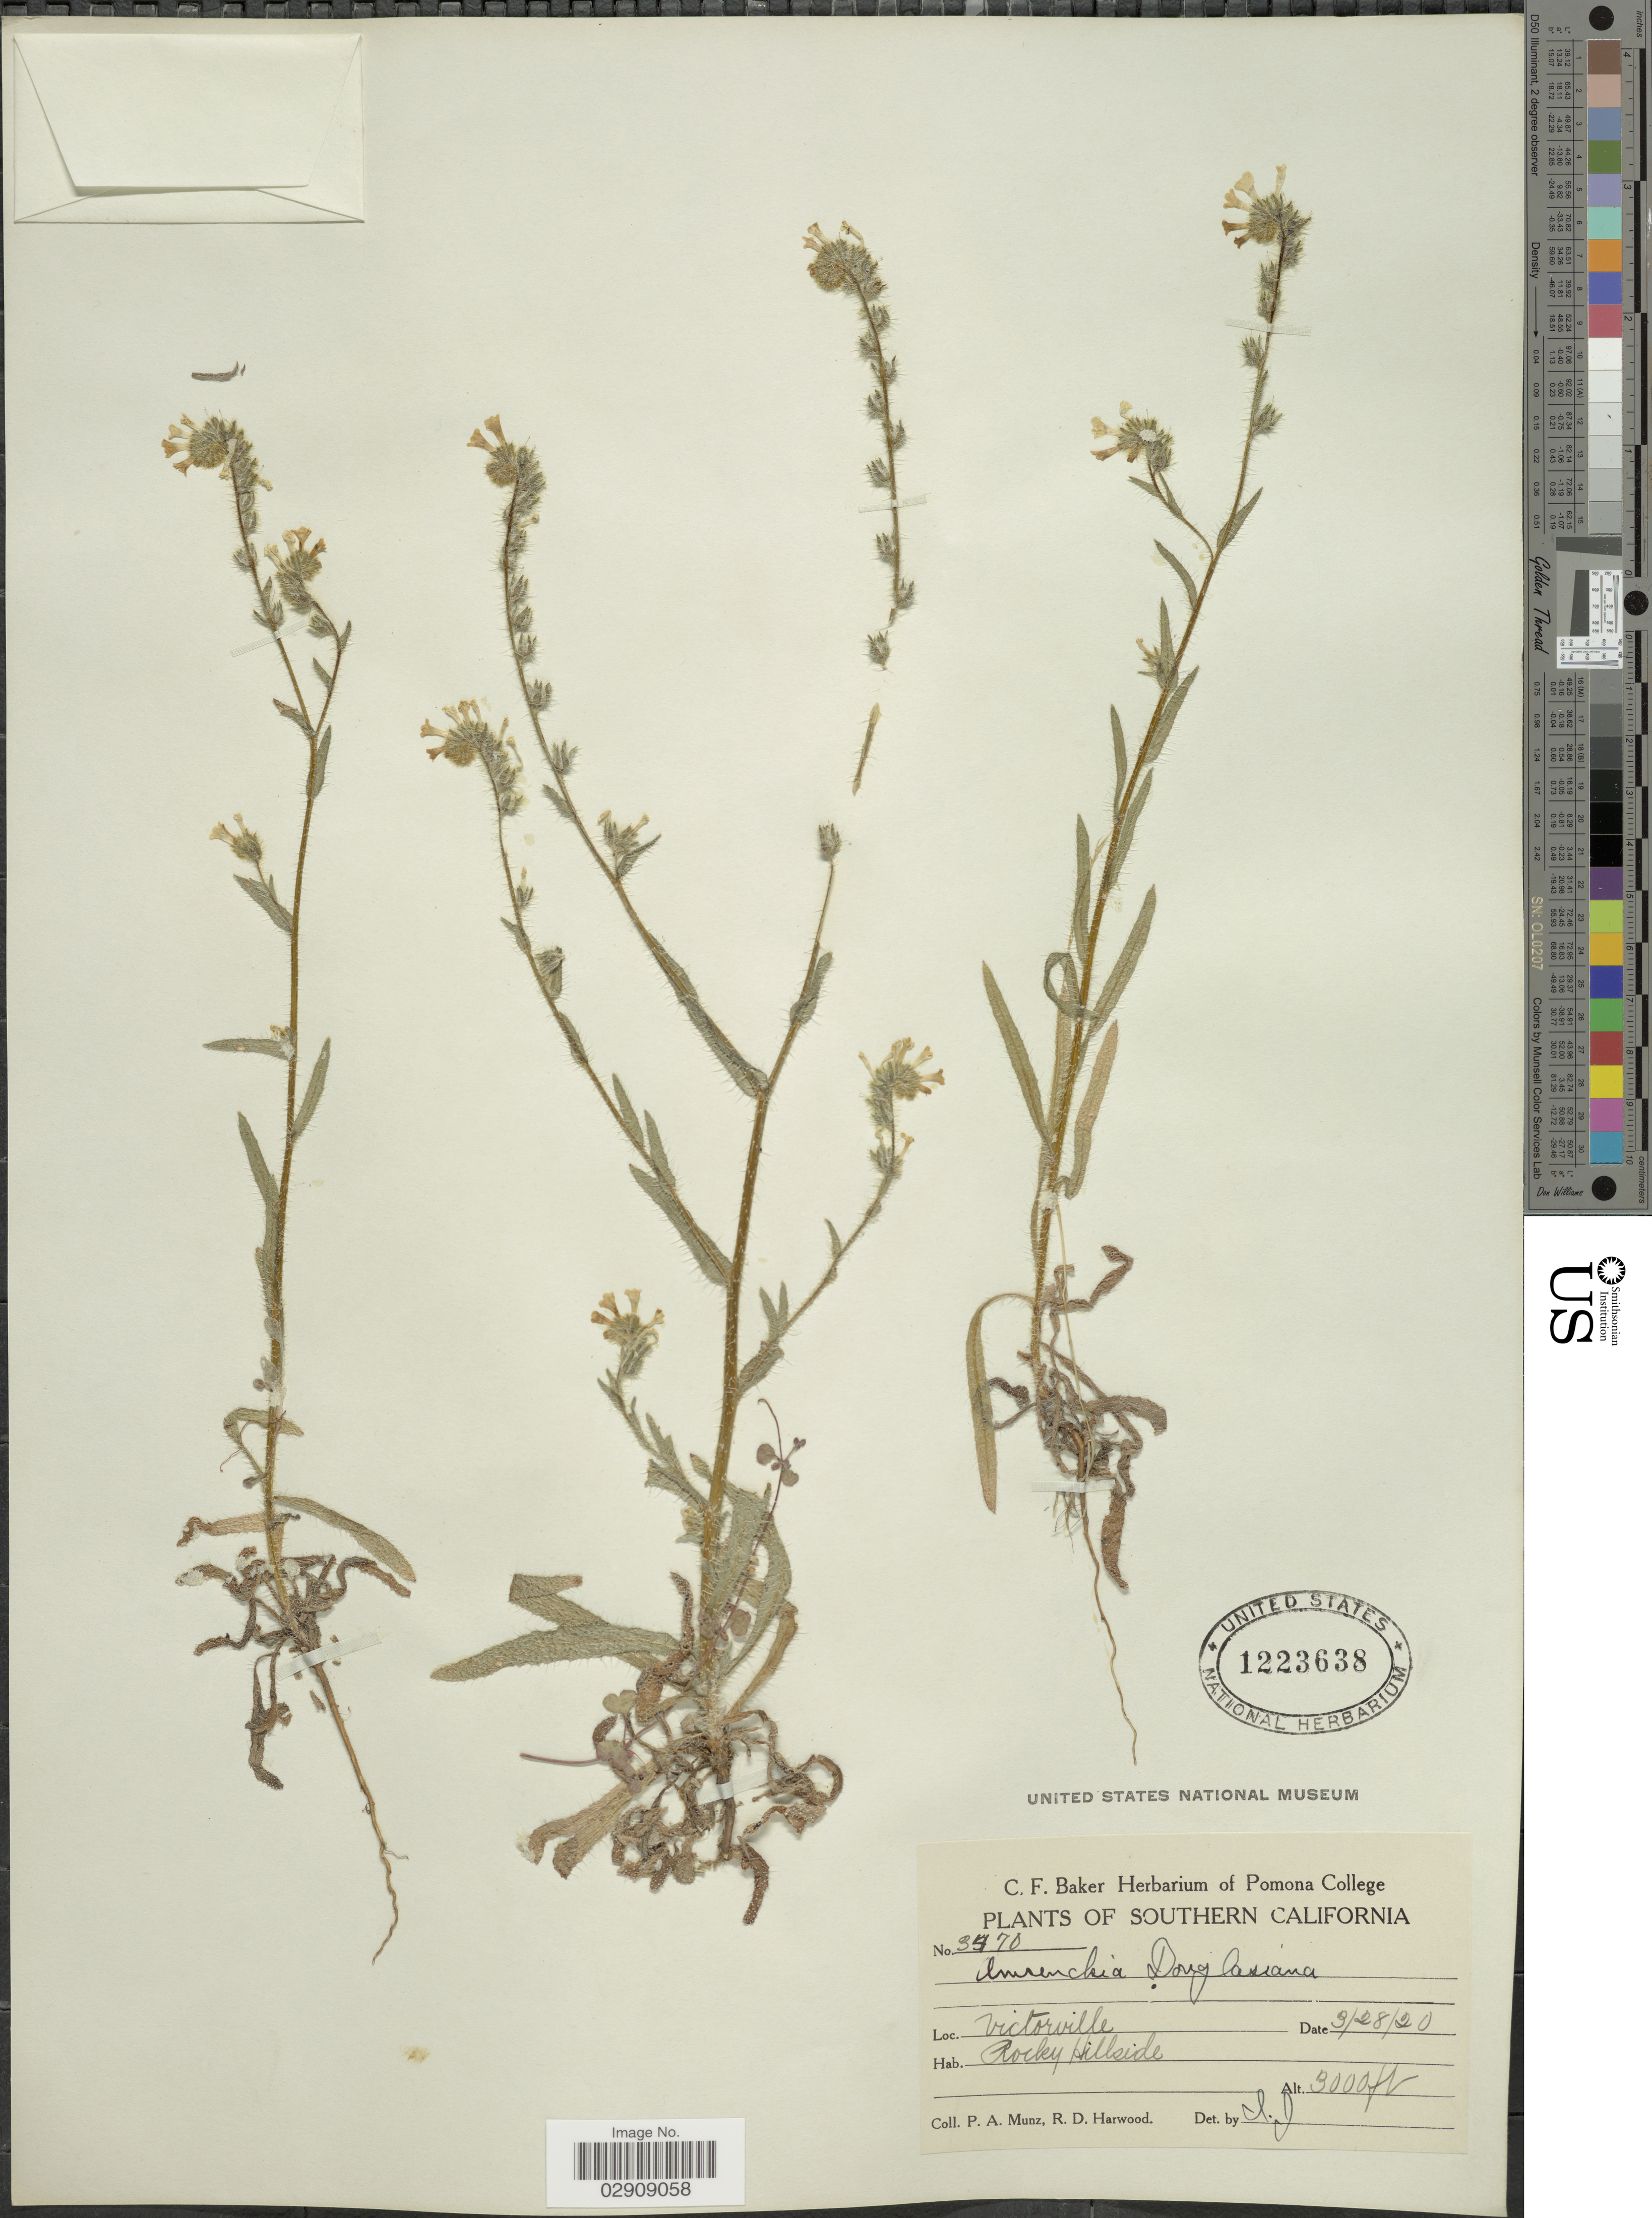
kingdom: Plantae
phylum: Tracheophyta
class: Magnoliopsida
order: Boraginales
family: Boraginaceae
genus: Amsinckia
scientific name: Amsinckia douglasiana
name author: A. DC.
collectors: P. A. Munz & R. Harwood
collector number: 3470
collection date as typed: Transcribed d/m/y: 28/3/20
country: United States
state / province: California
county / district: San Barnadino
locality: Southern California. Victorville.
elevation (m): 914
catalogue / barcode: US 1223638